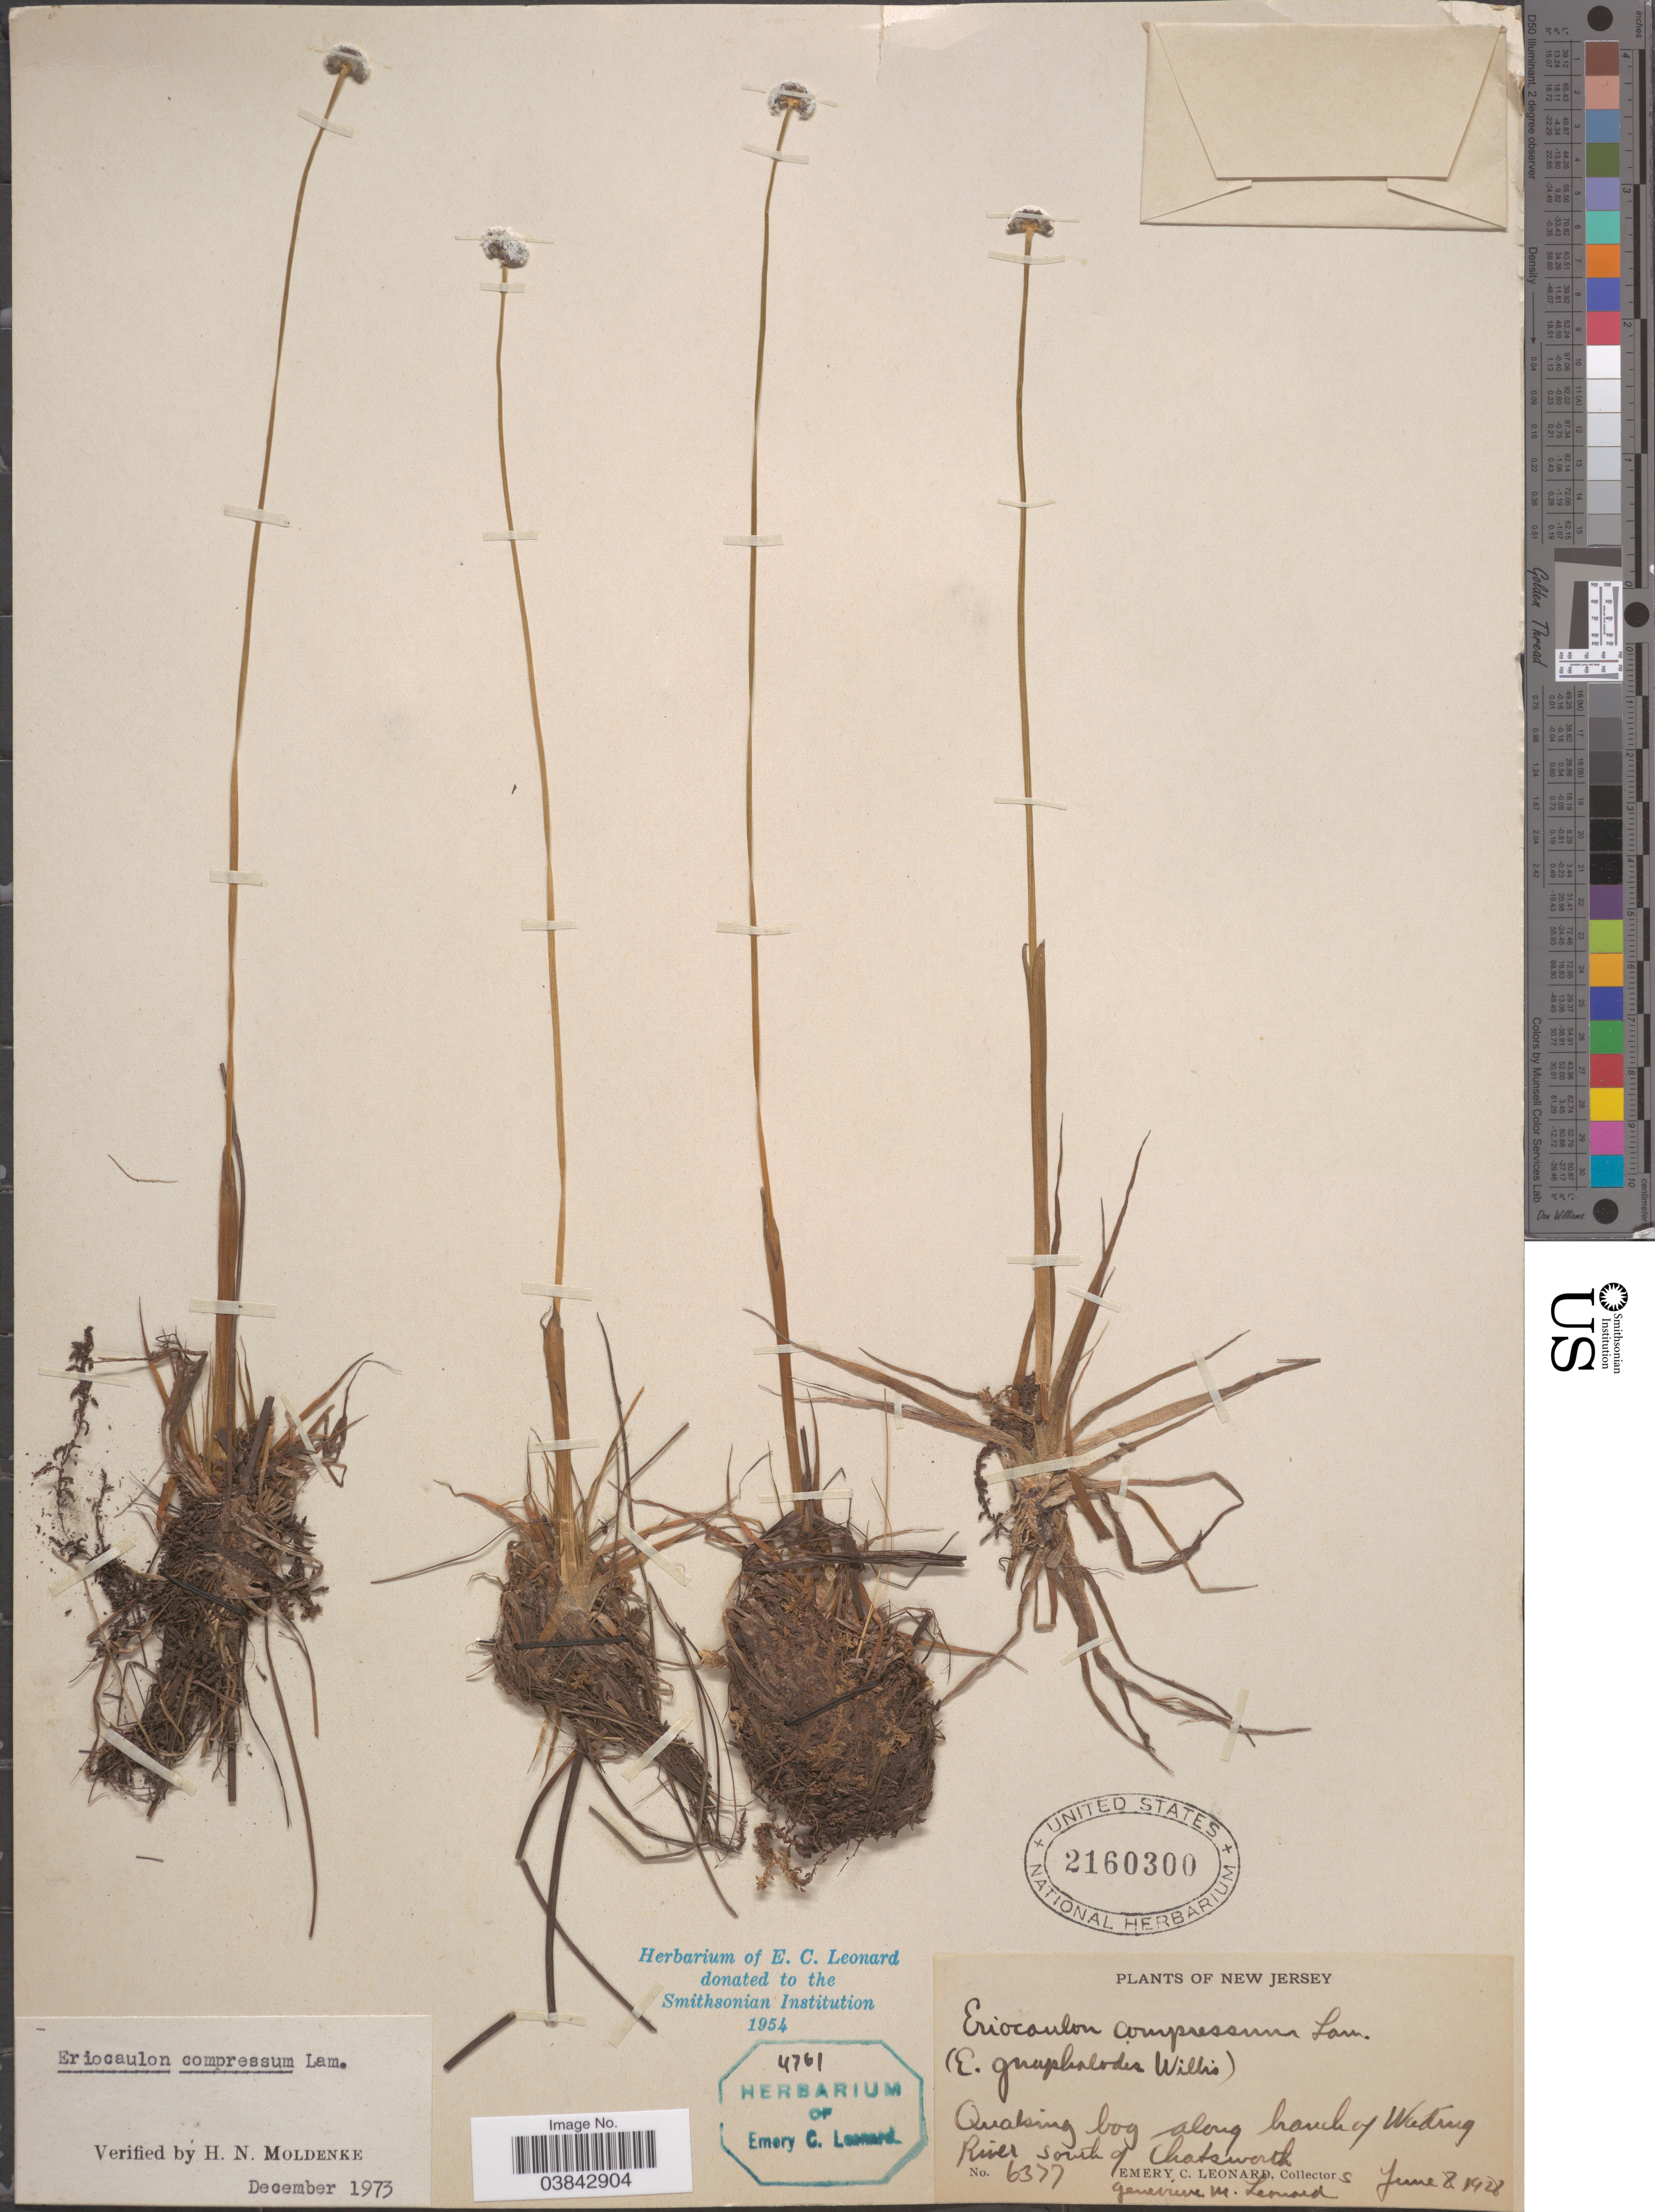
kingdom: Plantae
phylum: Tracheophyta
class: Liliopsida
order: Poales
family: Eriocaulaceae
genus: Eriocaulon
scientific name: Eriocaulon compressum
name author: Lam.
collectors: E. C. Leonard & G. M. Leonard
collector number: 6377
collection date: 1928-06-08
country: United States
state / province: New Jersey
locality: Along bank of Wading River south of Chatsworth.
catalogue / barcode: US 2160300